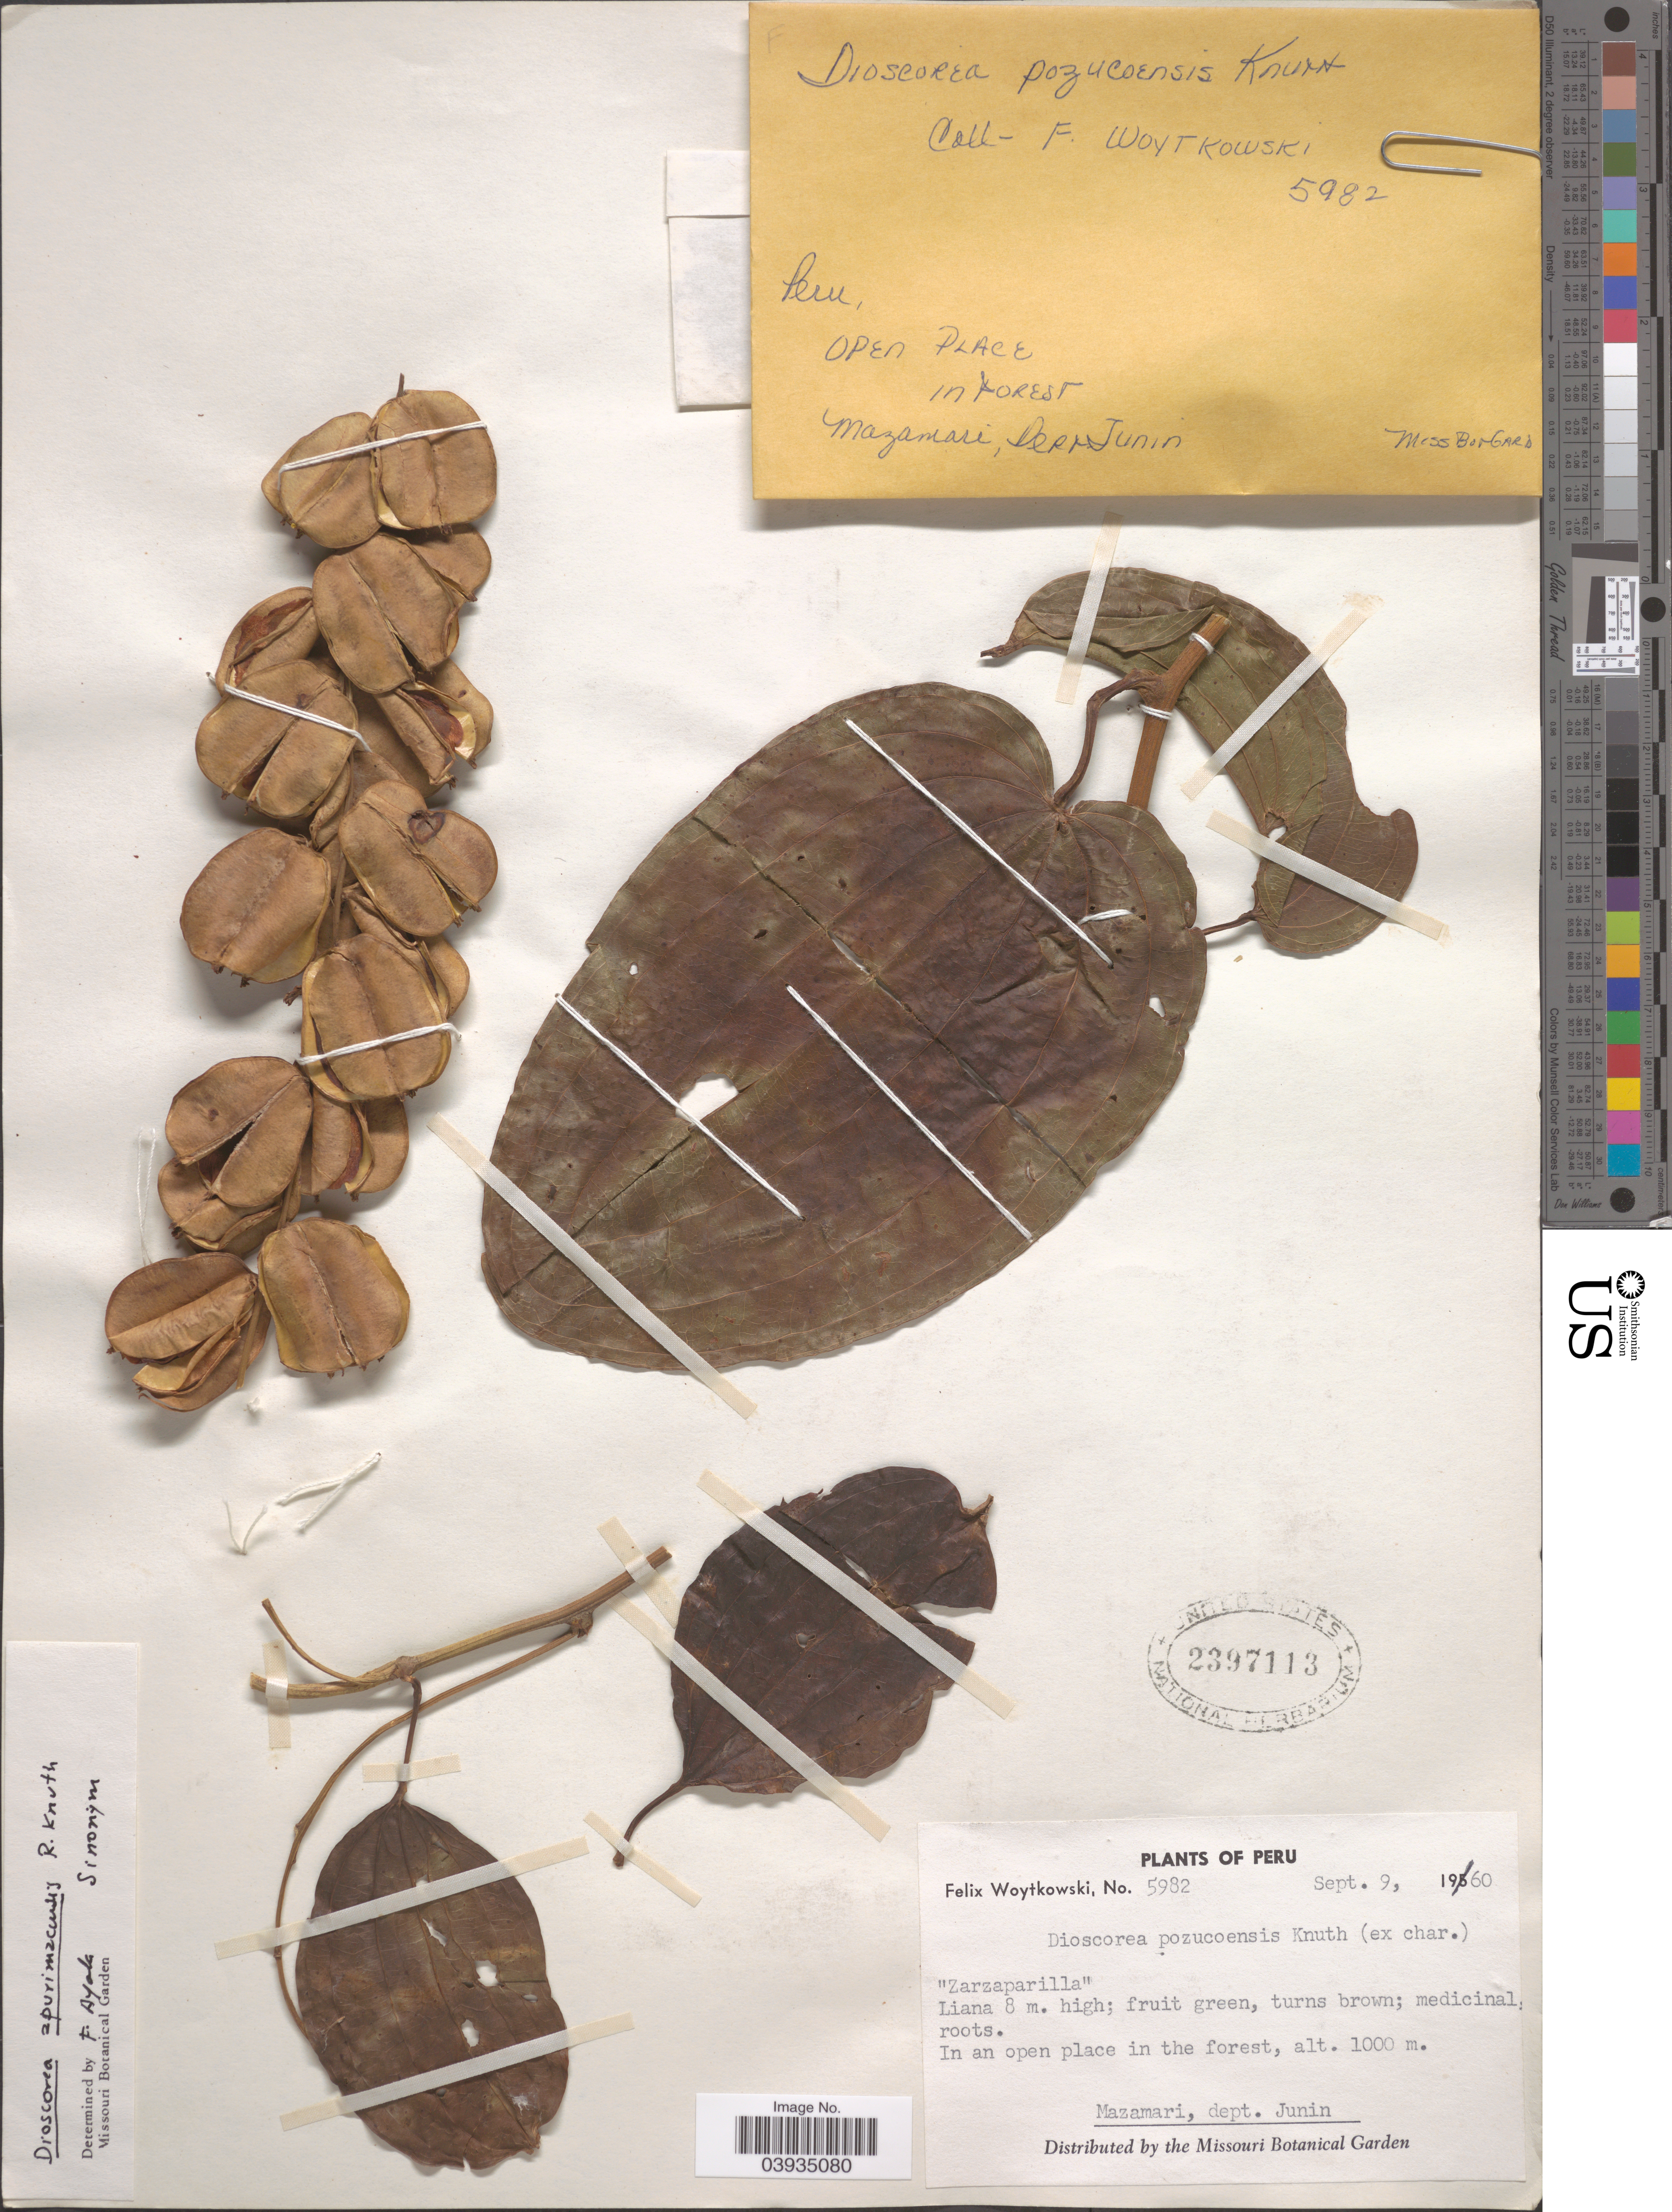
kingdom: Plantae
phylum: Tracheophyta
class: Liliopsida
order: Dioscoreales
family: Dioscoreaceae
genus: Dioscorea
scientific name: Dioscorea apurimacensis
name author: R. Knuth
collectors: F. Woytkowski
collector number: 5982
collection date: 1960-09-09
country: Peru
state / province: Junín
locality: Mazamari, dept. Junin.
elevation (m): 1000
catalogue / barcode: US 2397113